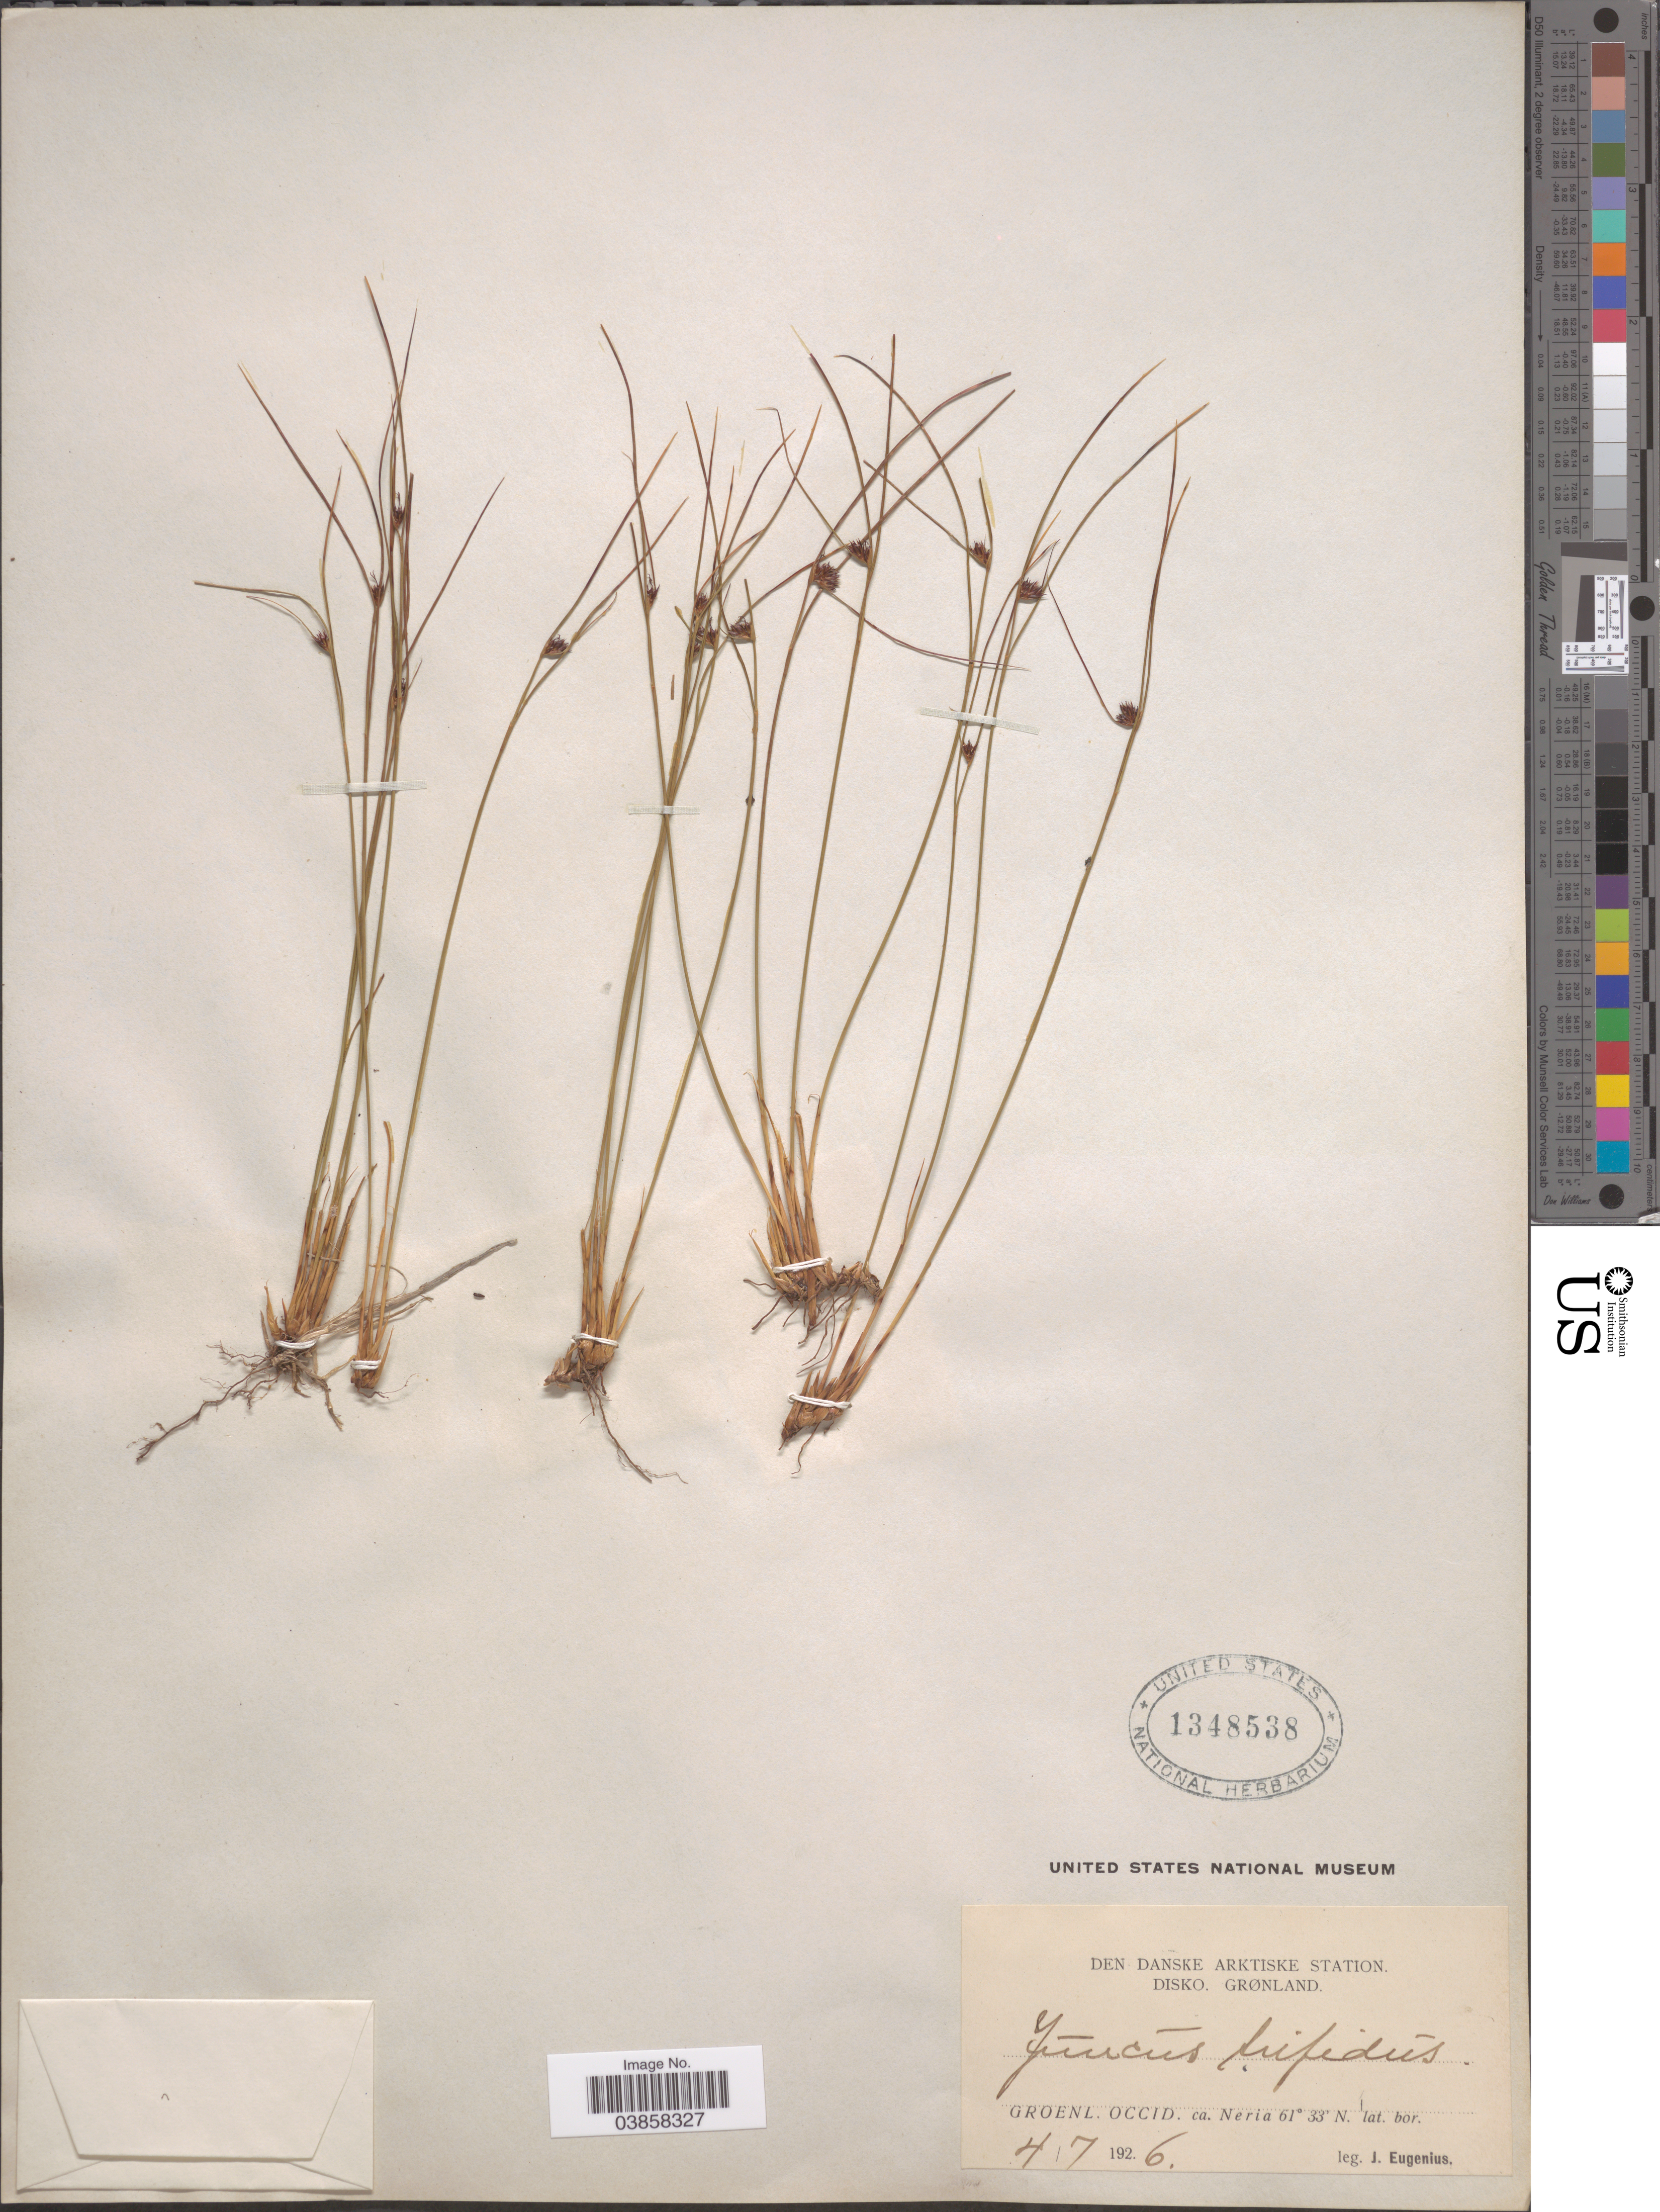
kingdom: Plantae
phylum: Tracheophyta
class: Liliopsida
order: Poales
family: Juncaceae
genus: Juncus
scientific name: Juncus trifidus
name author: L.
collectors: J. Eugenius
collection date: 1926-07-04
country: Greenland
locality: Den Danske Arktiske Station. Disko. Grønland. Groenl. Occid. ca. Neria.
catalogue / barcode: US 1348538